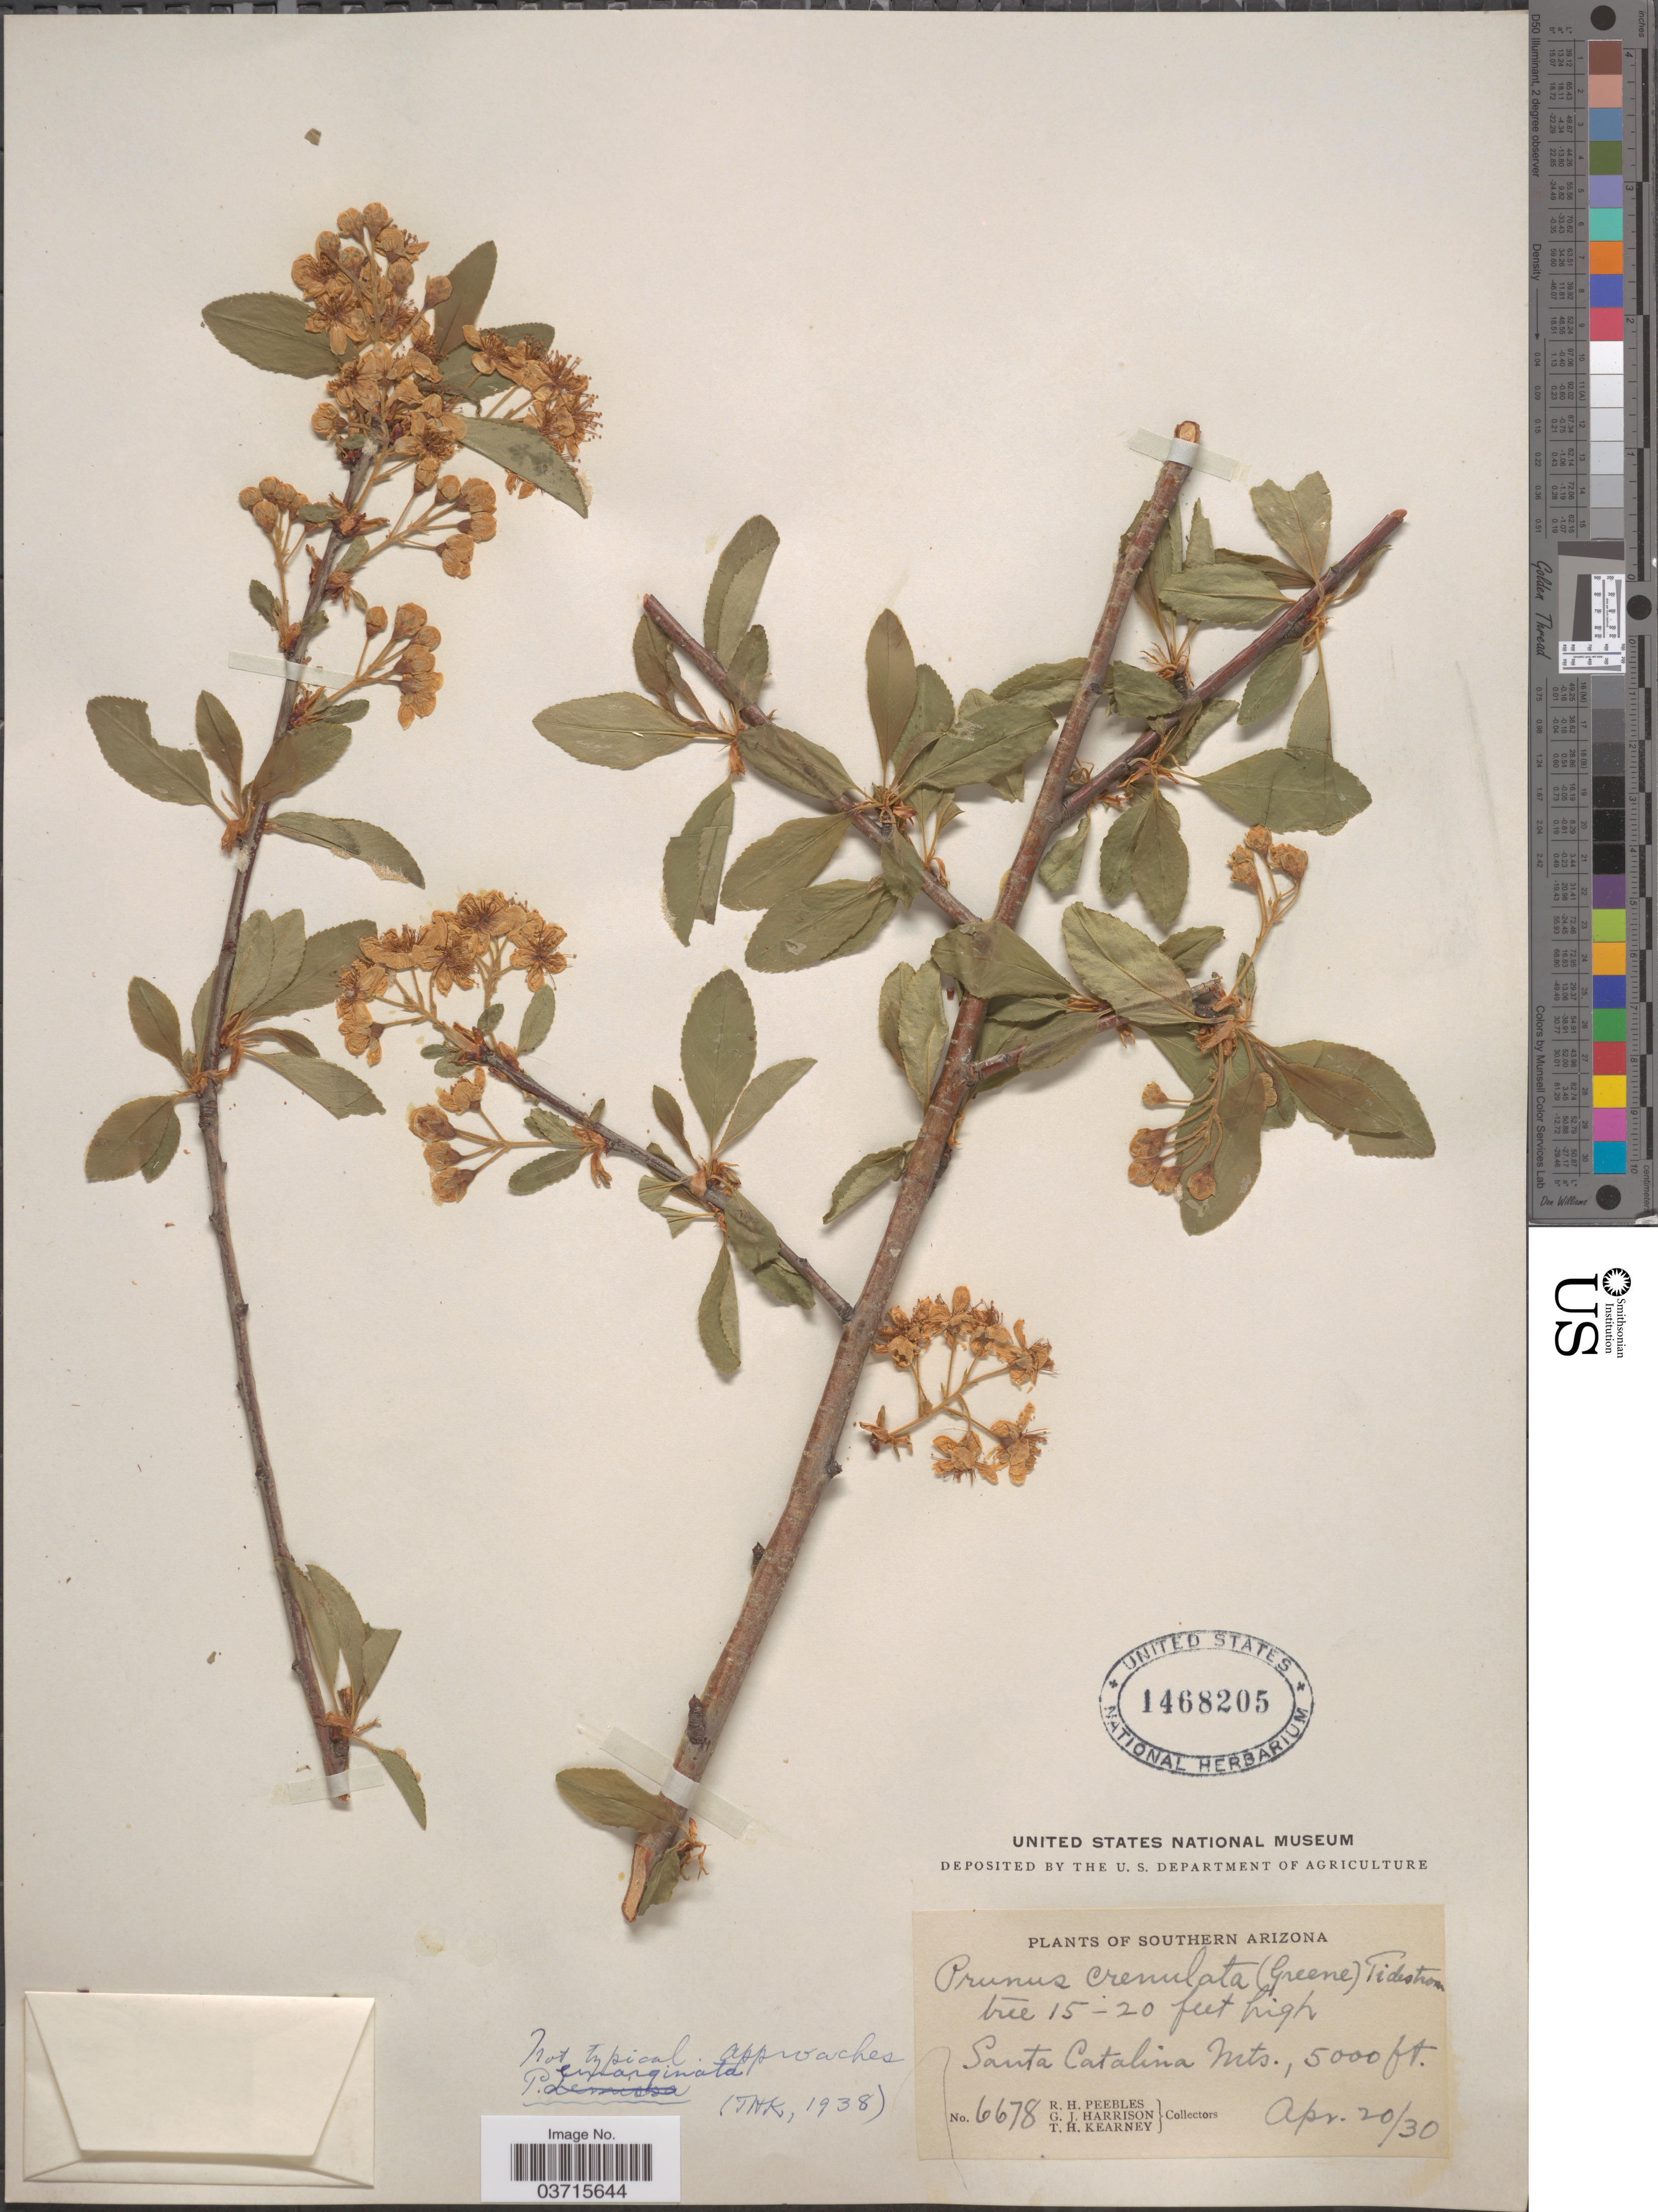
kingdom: Plantae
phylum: Tracheophyta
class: Magnoliopsida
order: Rosales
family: Rosaceae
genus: Prunus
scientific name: Prunus emarginata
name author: (Douglas ex Hook.) Eaton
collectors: R. H. Peebles, G. J. Harrison & T. H. Kearney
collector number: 6678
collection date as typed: Transcribed d/m/y: 20/4/30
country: United States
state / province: Arizona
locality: Southern Arizona. Santa Catalina Mts.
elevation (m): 1524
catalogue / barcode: US 1468205